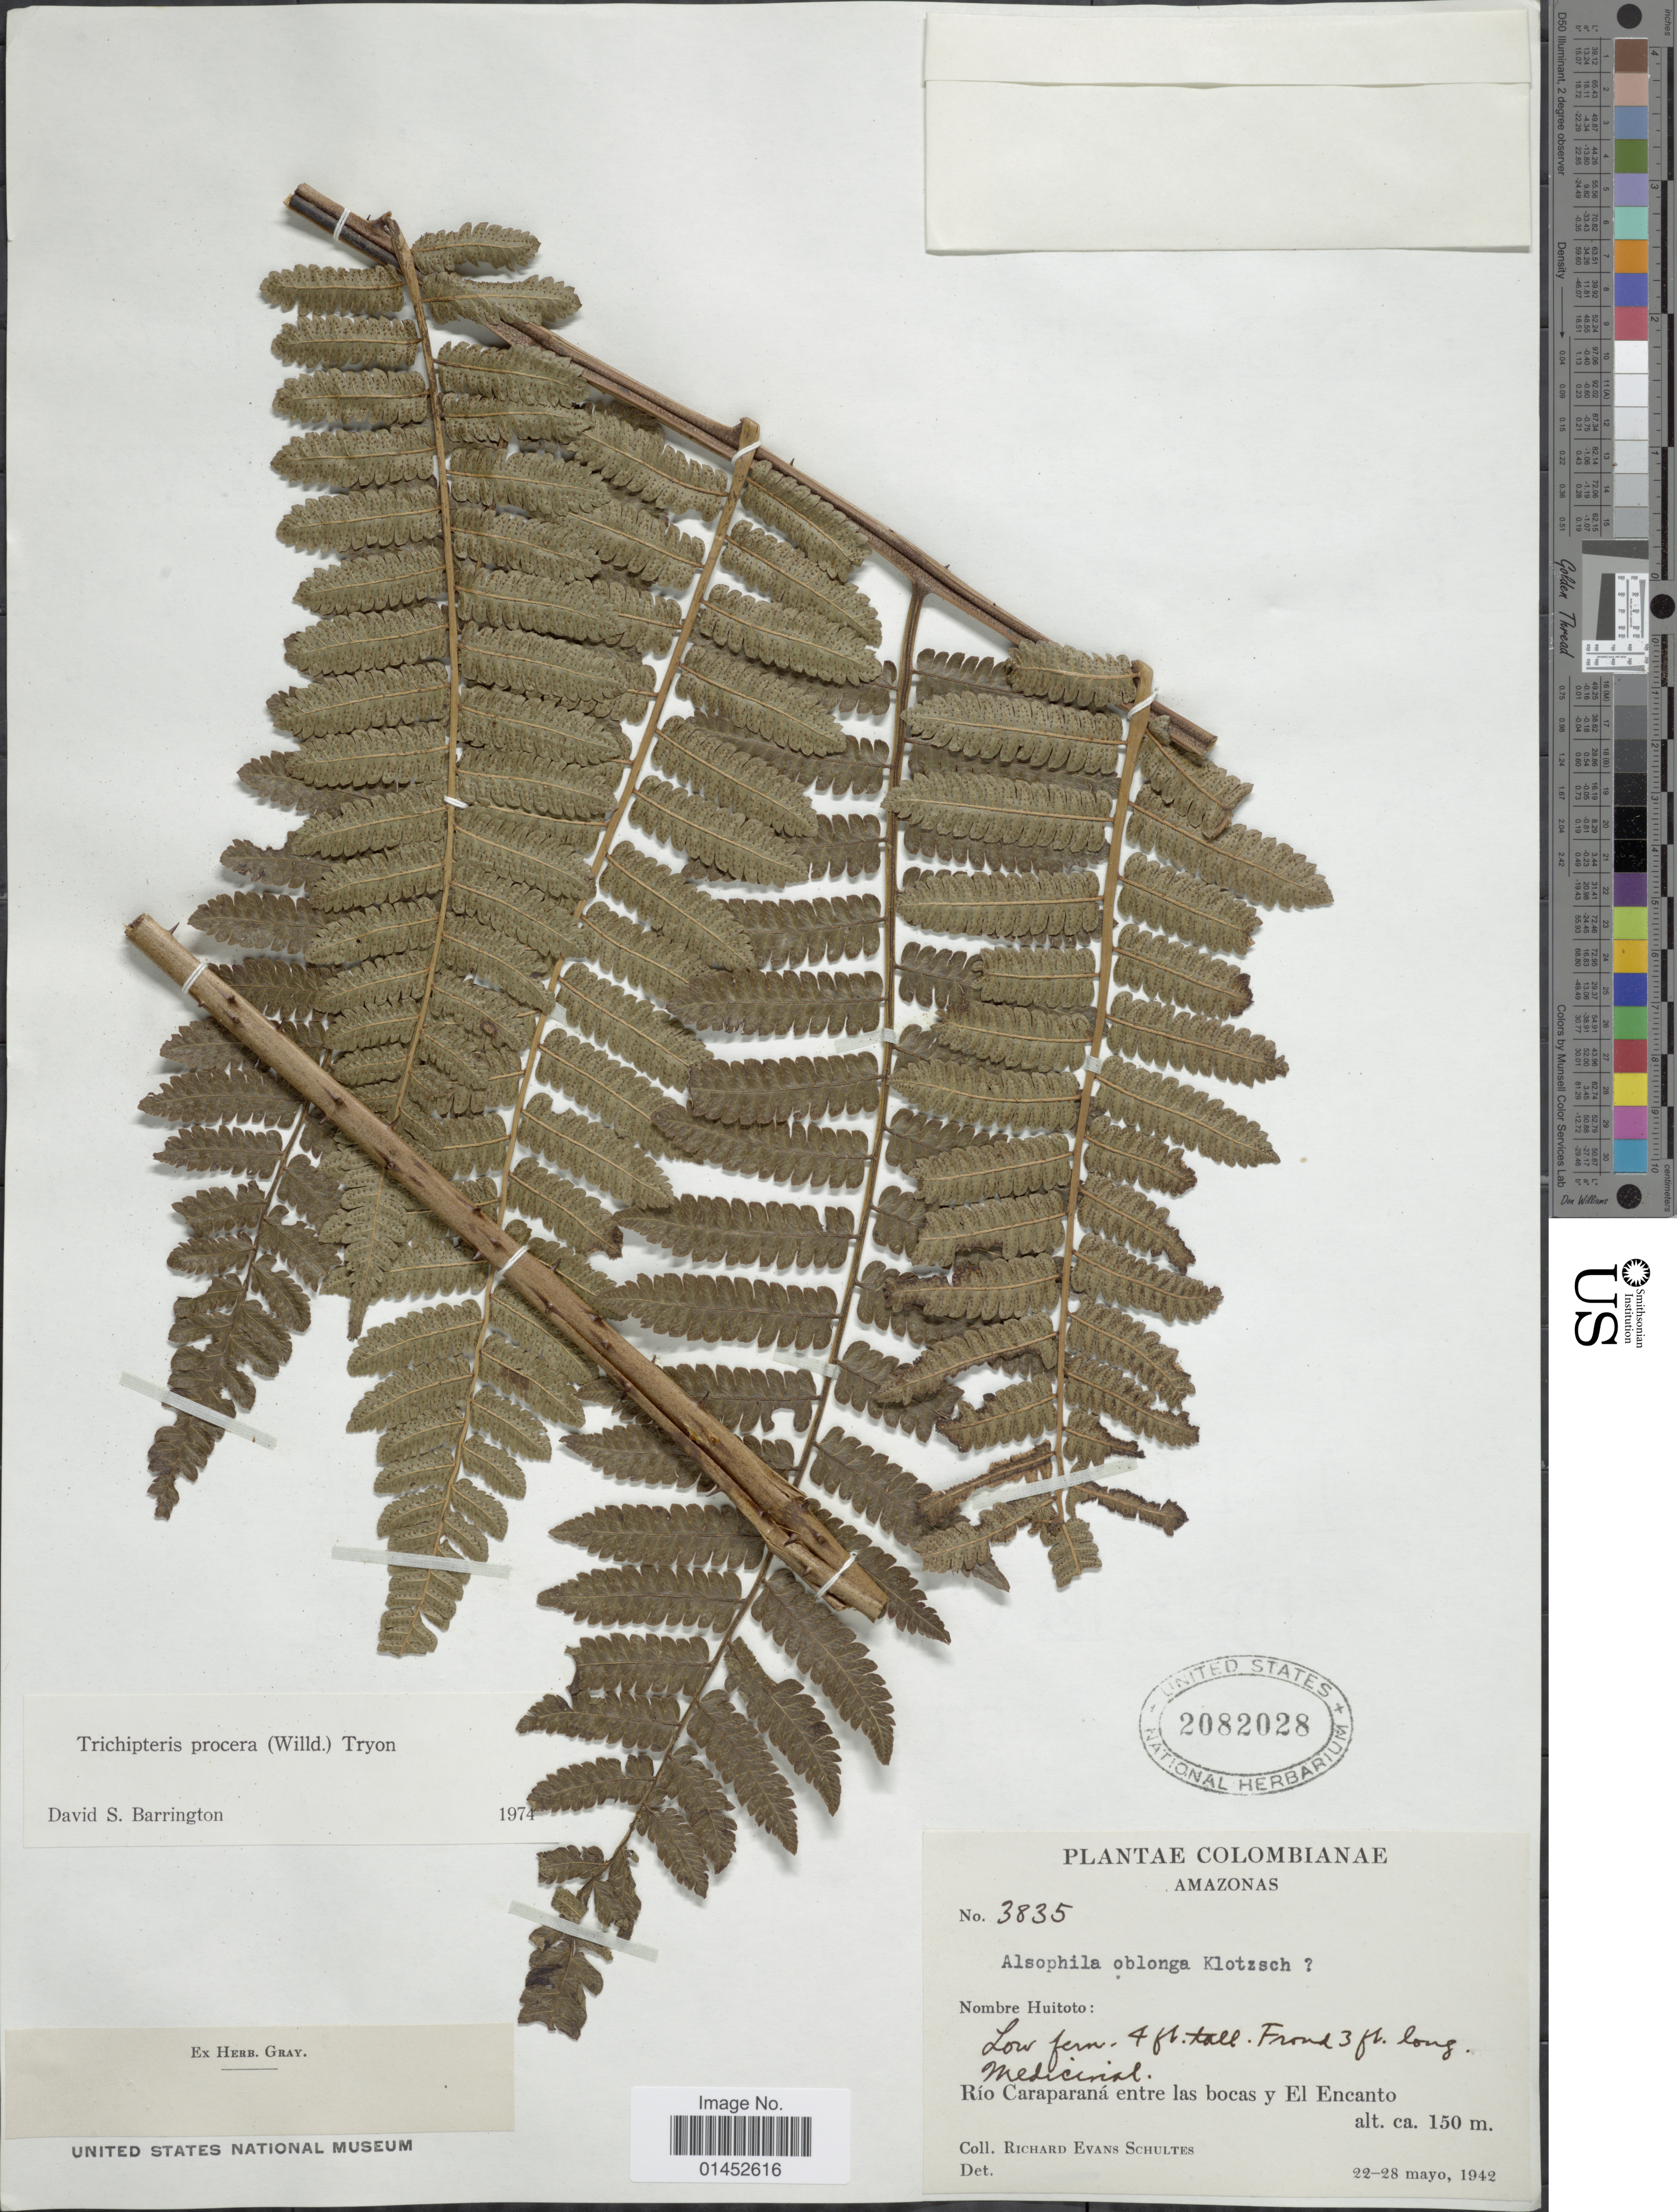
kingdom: Plantae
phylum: Tracheophyta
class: Polypodiopsida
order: Cyatheales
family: Cyatheaceae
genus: Cyathea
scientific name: Cyathea pungens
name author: (Willd.) Domin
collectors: R. E. Schultes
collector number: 3835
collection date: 1942-05-22/1942-05-28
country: Colombia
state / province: Amazônas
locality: Río Carapraná entre las bocas y El Encanto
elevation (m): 150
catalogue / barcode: US 2082028